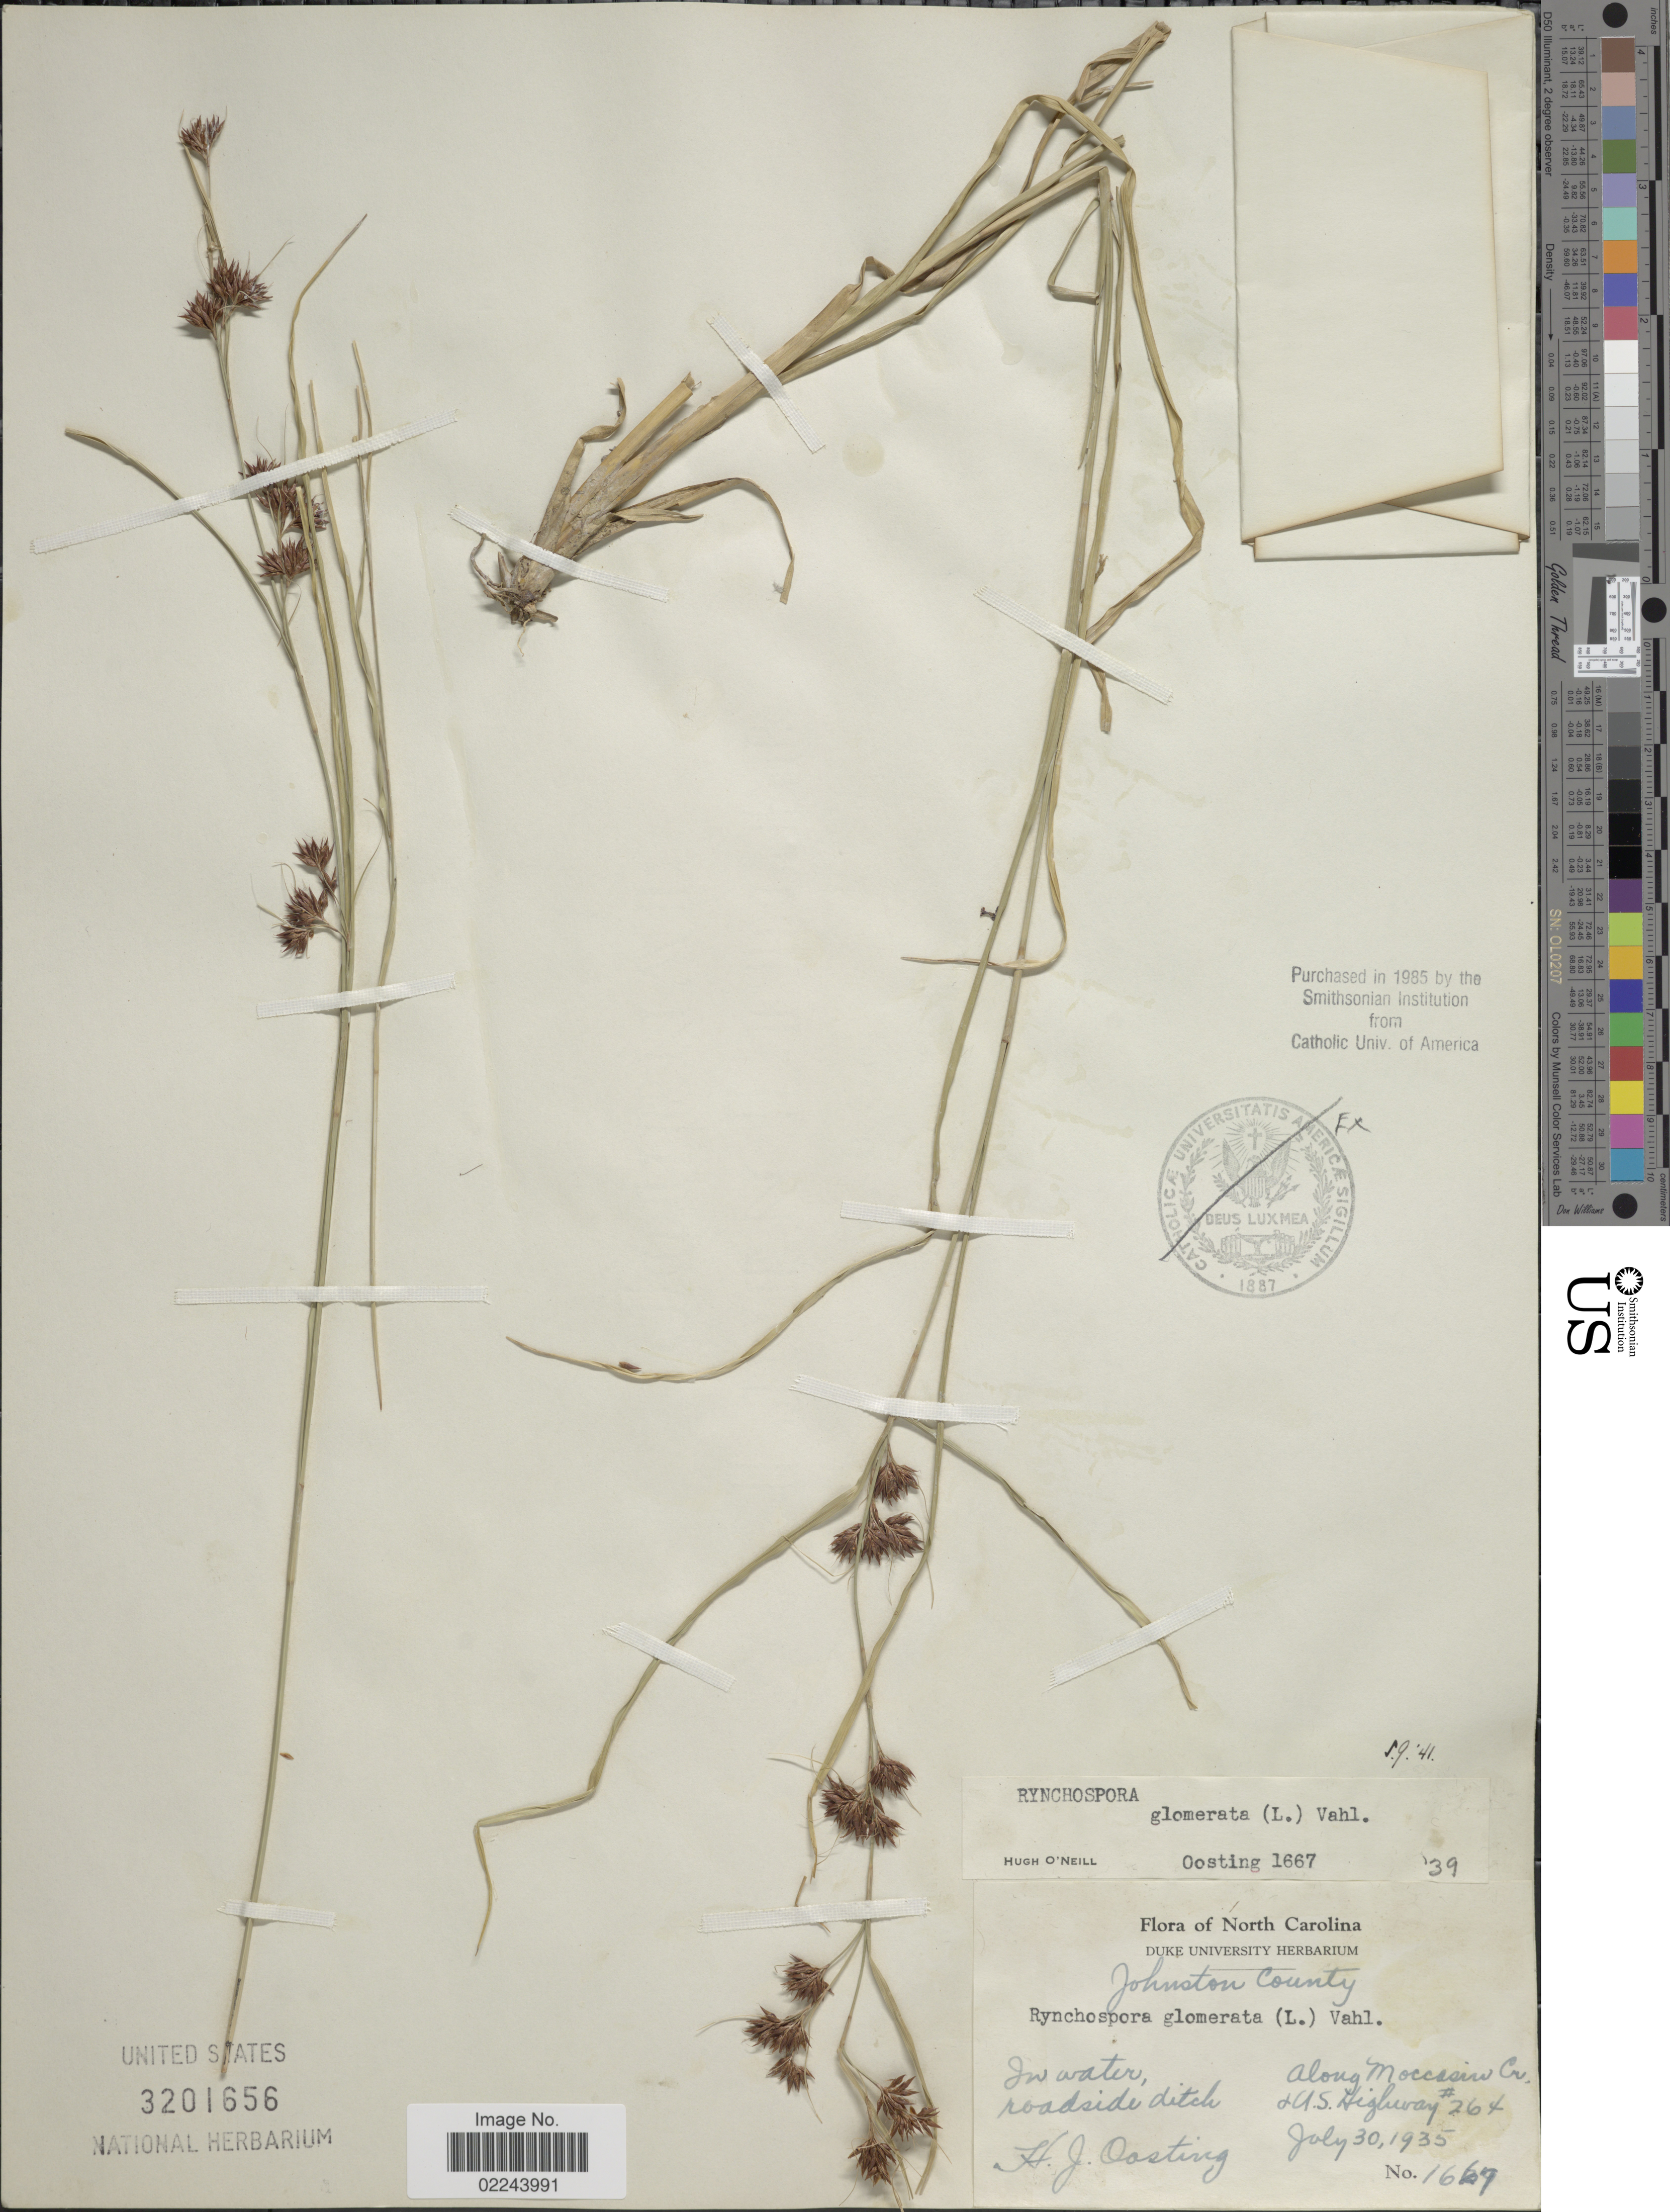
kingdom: Plantae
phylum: Tracheophyta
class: Liliopsida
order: Poales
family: Cyperaceae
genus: Rhynchospora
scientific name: Rhynchospora glomerata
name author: (L.) Vahl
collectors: H. Oosting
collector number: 1667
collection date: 1935-07-30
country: United States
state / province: North Carolina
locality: Johnston County, along Moccasin Cr & U.S. Highway #264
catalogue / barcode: US 3201656